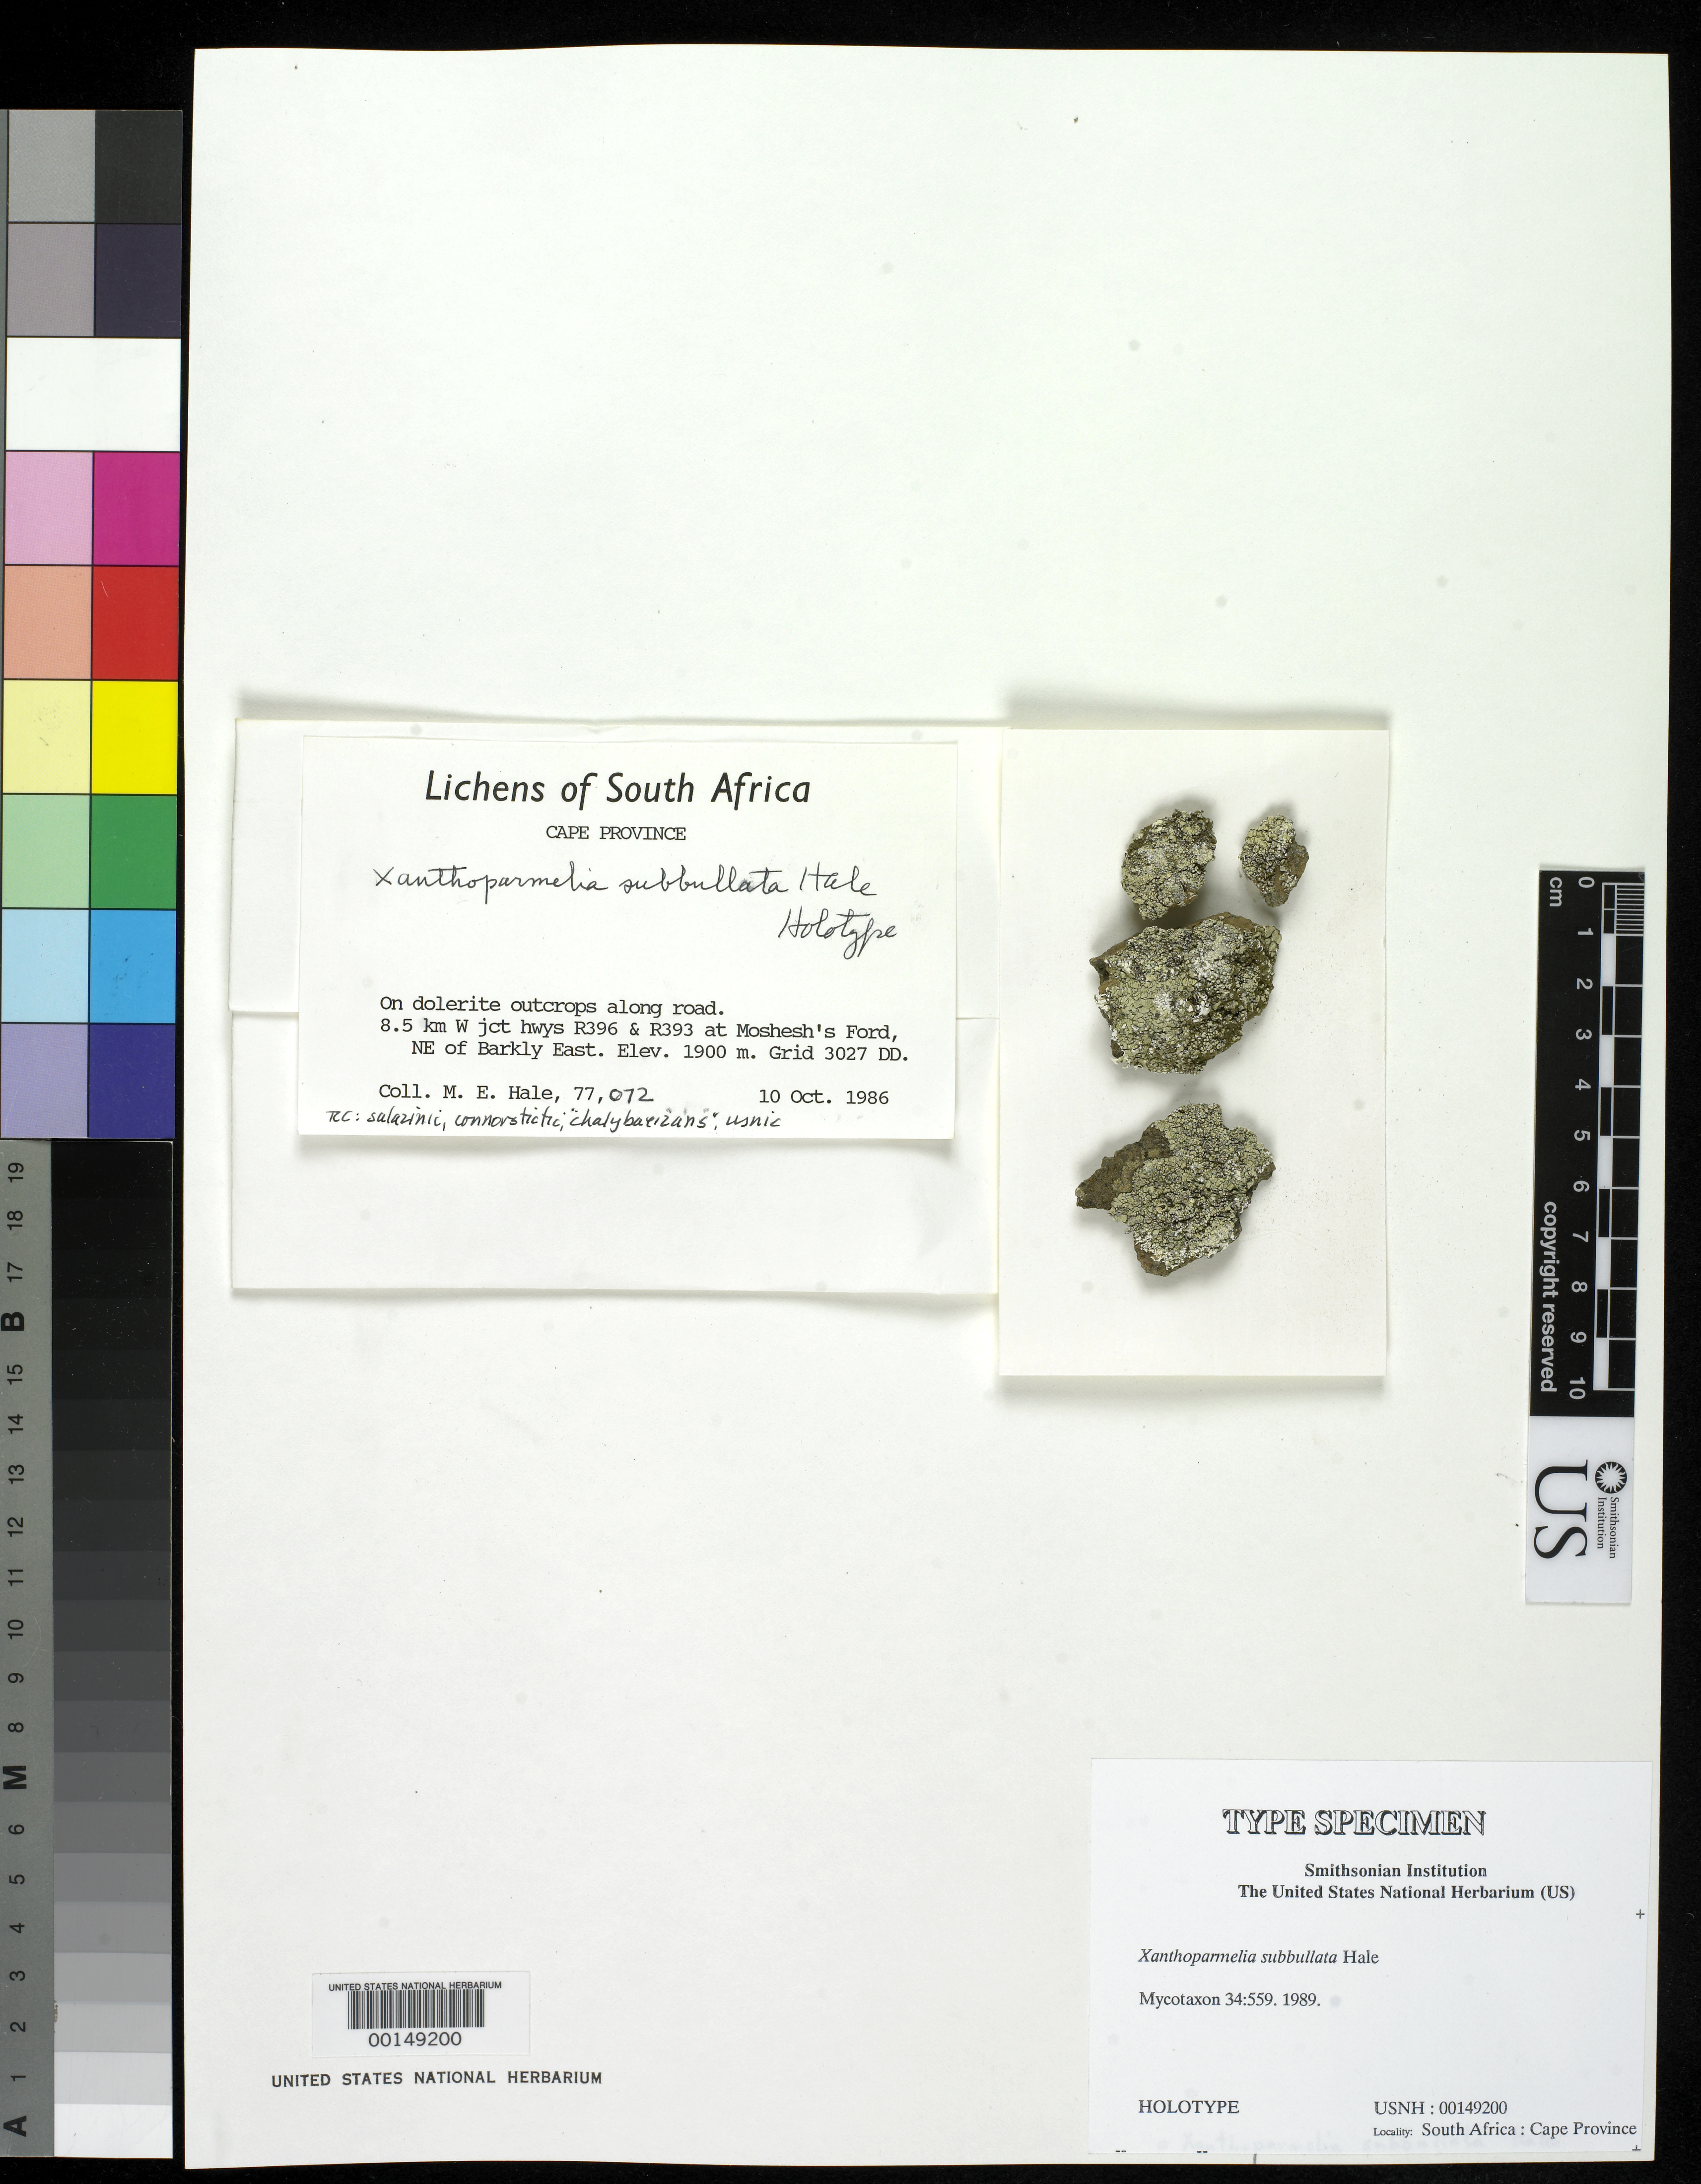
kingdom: Fungi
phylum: Ascomycota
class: Lecanoromycetes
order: Lecanorales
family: Parmeliaceae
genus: Xanthoparmelia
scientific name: Xanthoparmelia subbullata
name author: Hale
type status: Holotype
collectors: M. Hale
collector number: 77072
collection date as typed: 10 Oct 1986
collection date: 1986-10-10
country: South Africa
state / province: Eastern Cape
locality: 8.5 km W junction Hwys R396 & R393 at Moshesh's Ford, NE of Barkly east, Grid 3027 DD, on dolerite outcrops along road.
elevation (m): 1900